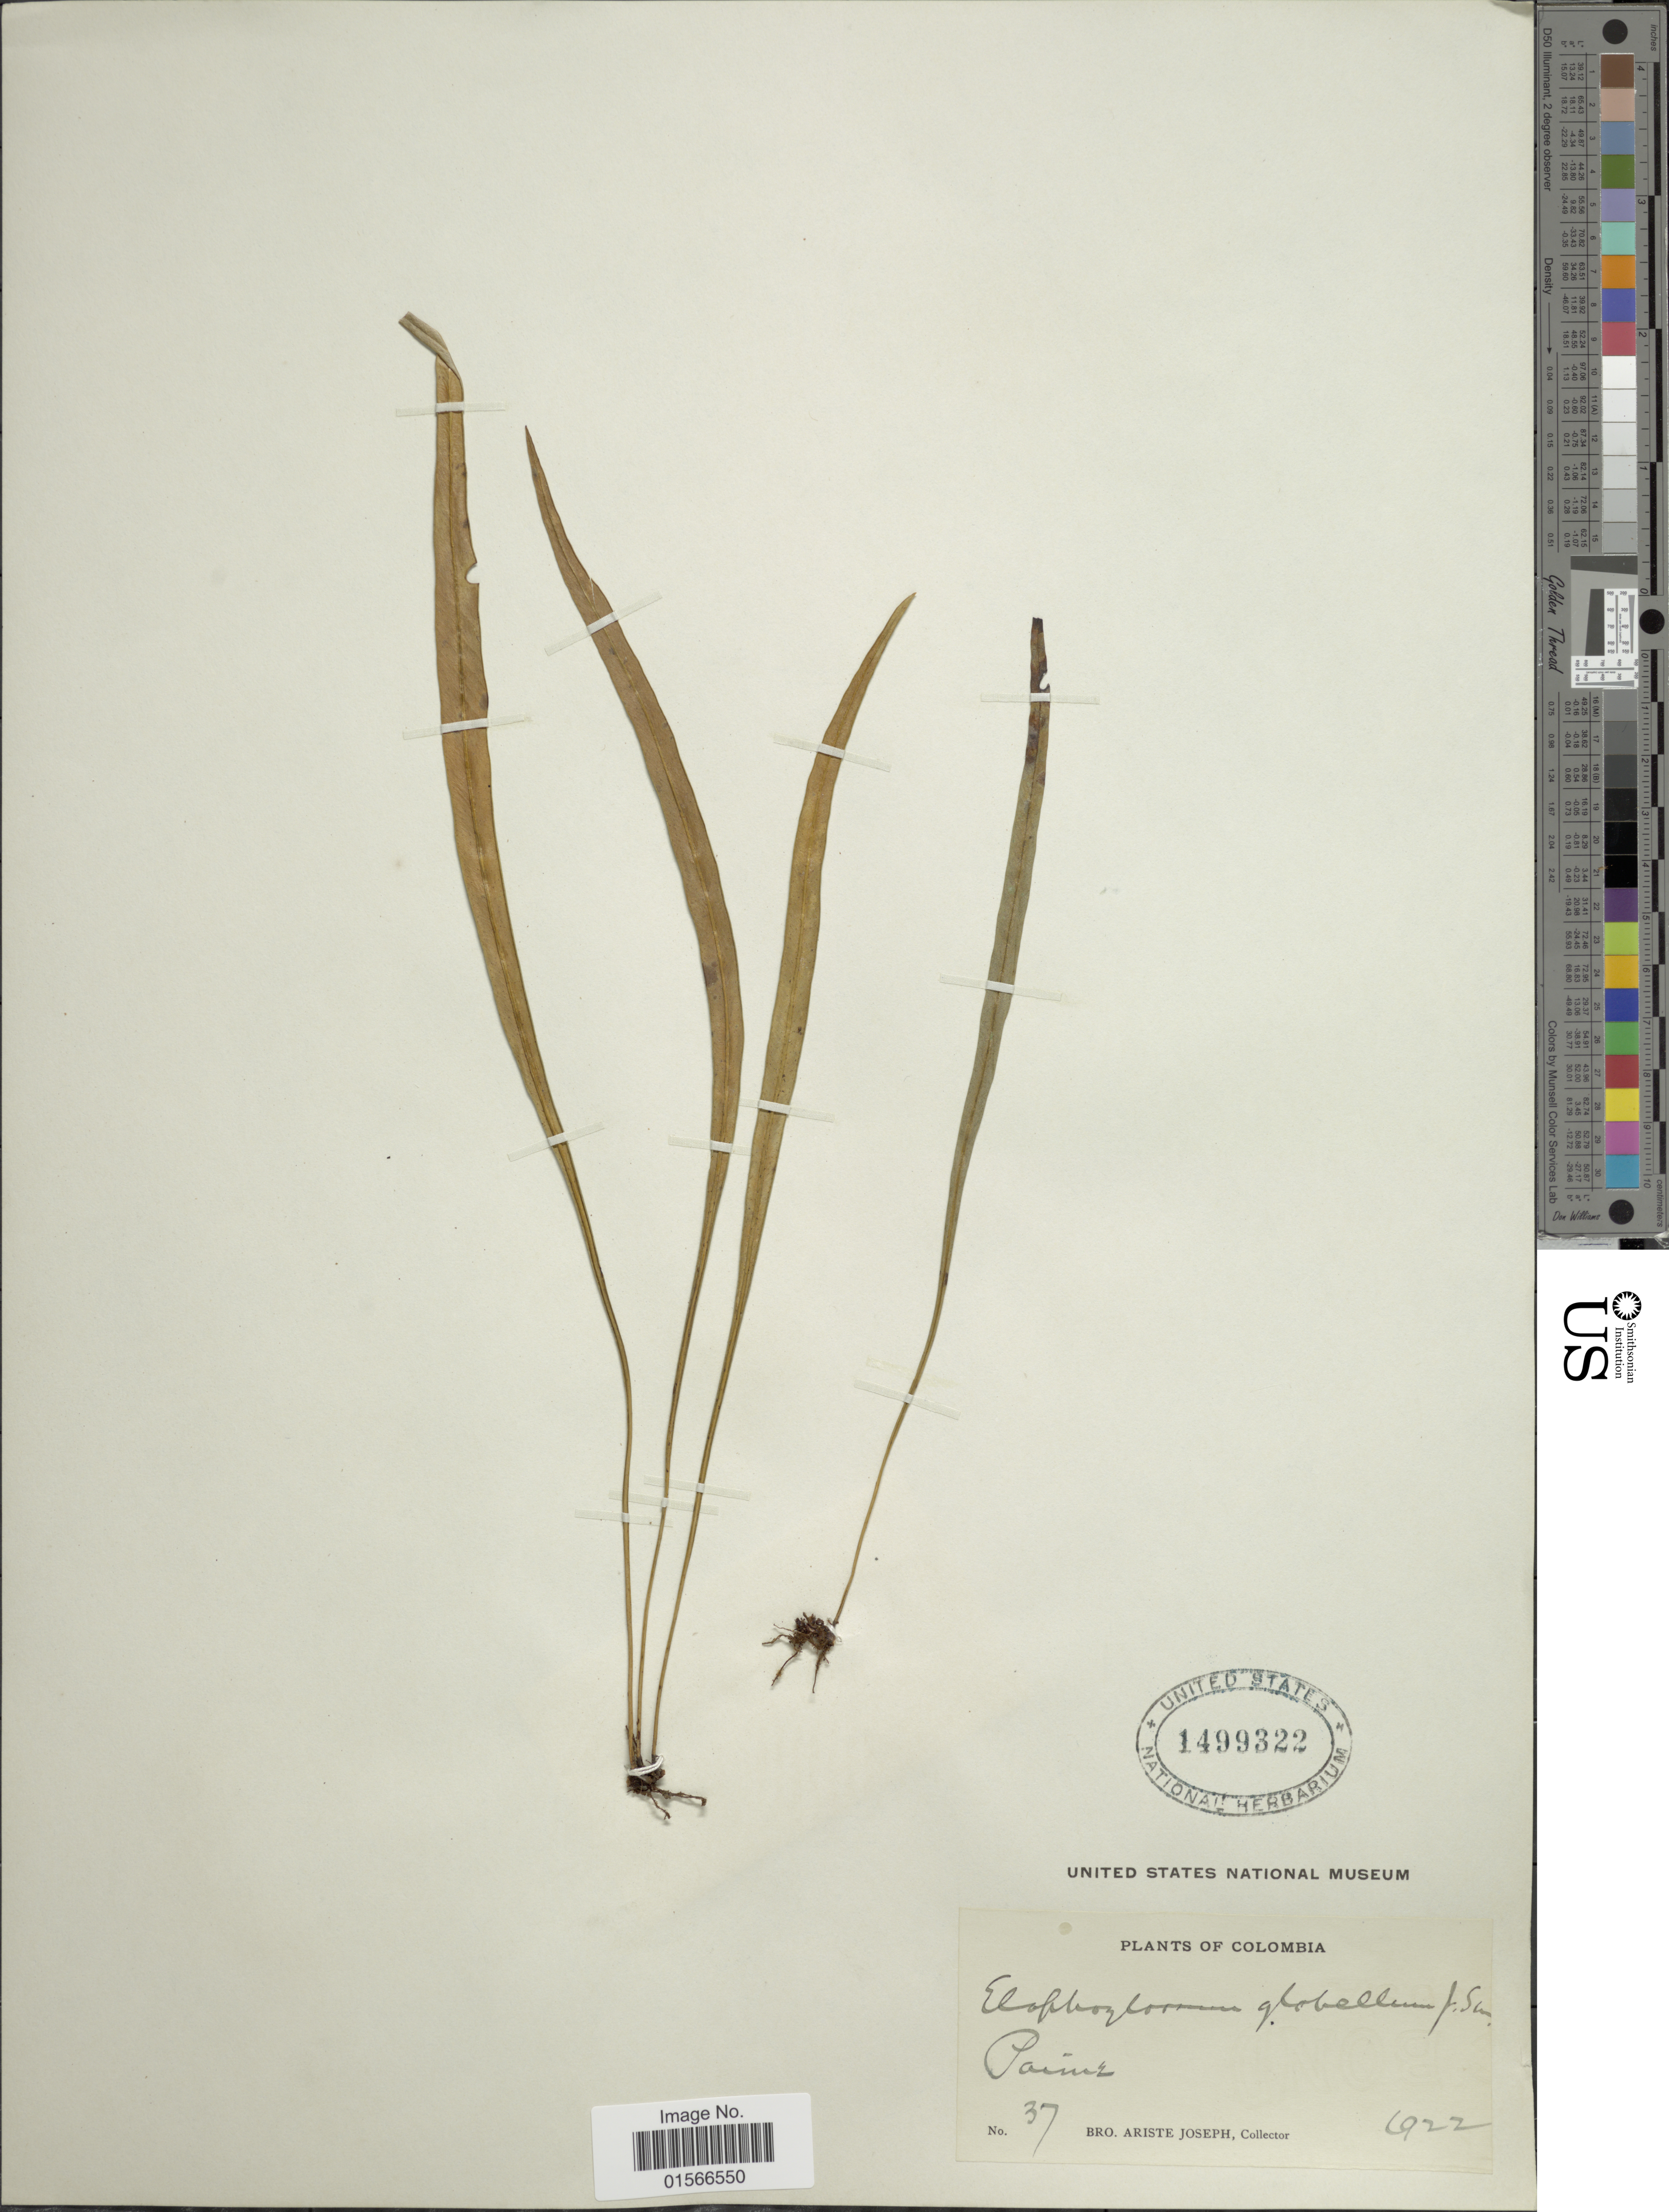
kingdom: Plantae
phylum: Tracheophyta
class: Polypodiopsida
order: Polypodiales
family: Dryopteridaceae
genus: Elaphoglossum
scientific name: Elaphoglossum glabellum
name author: J. Sm.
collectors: Bro. Ariste-Joseph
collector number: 37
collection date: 1922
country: Colombia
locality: Paime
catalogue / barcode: US 1499322